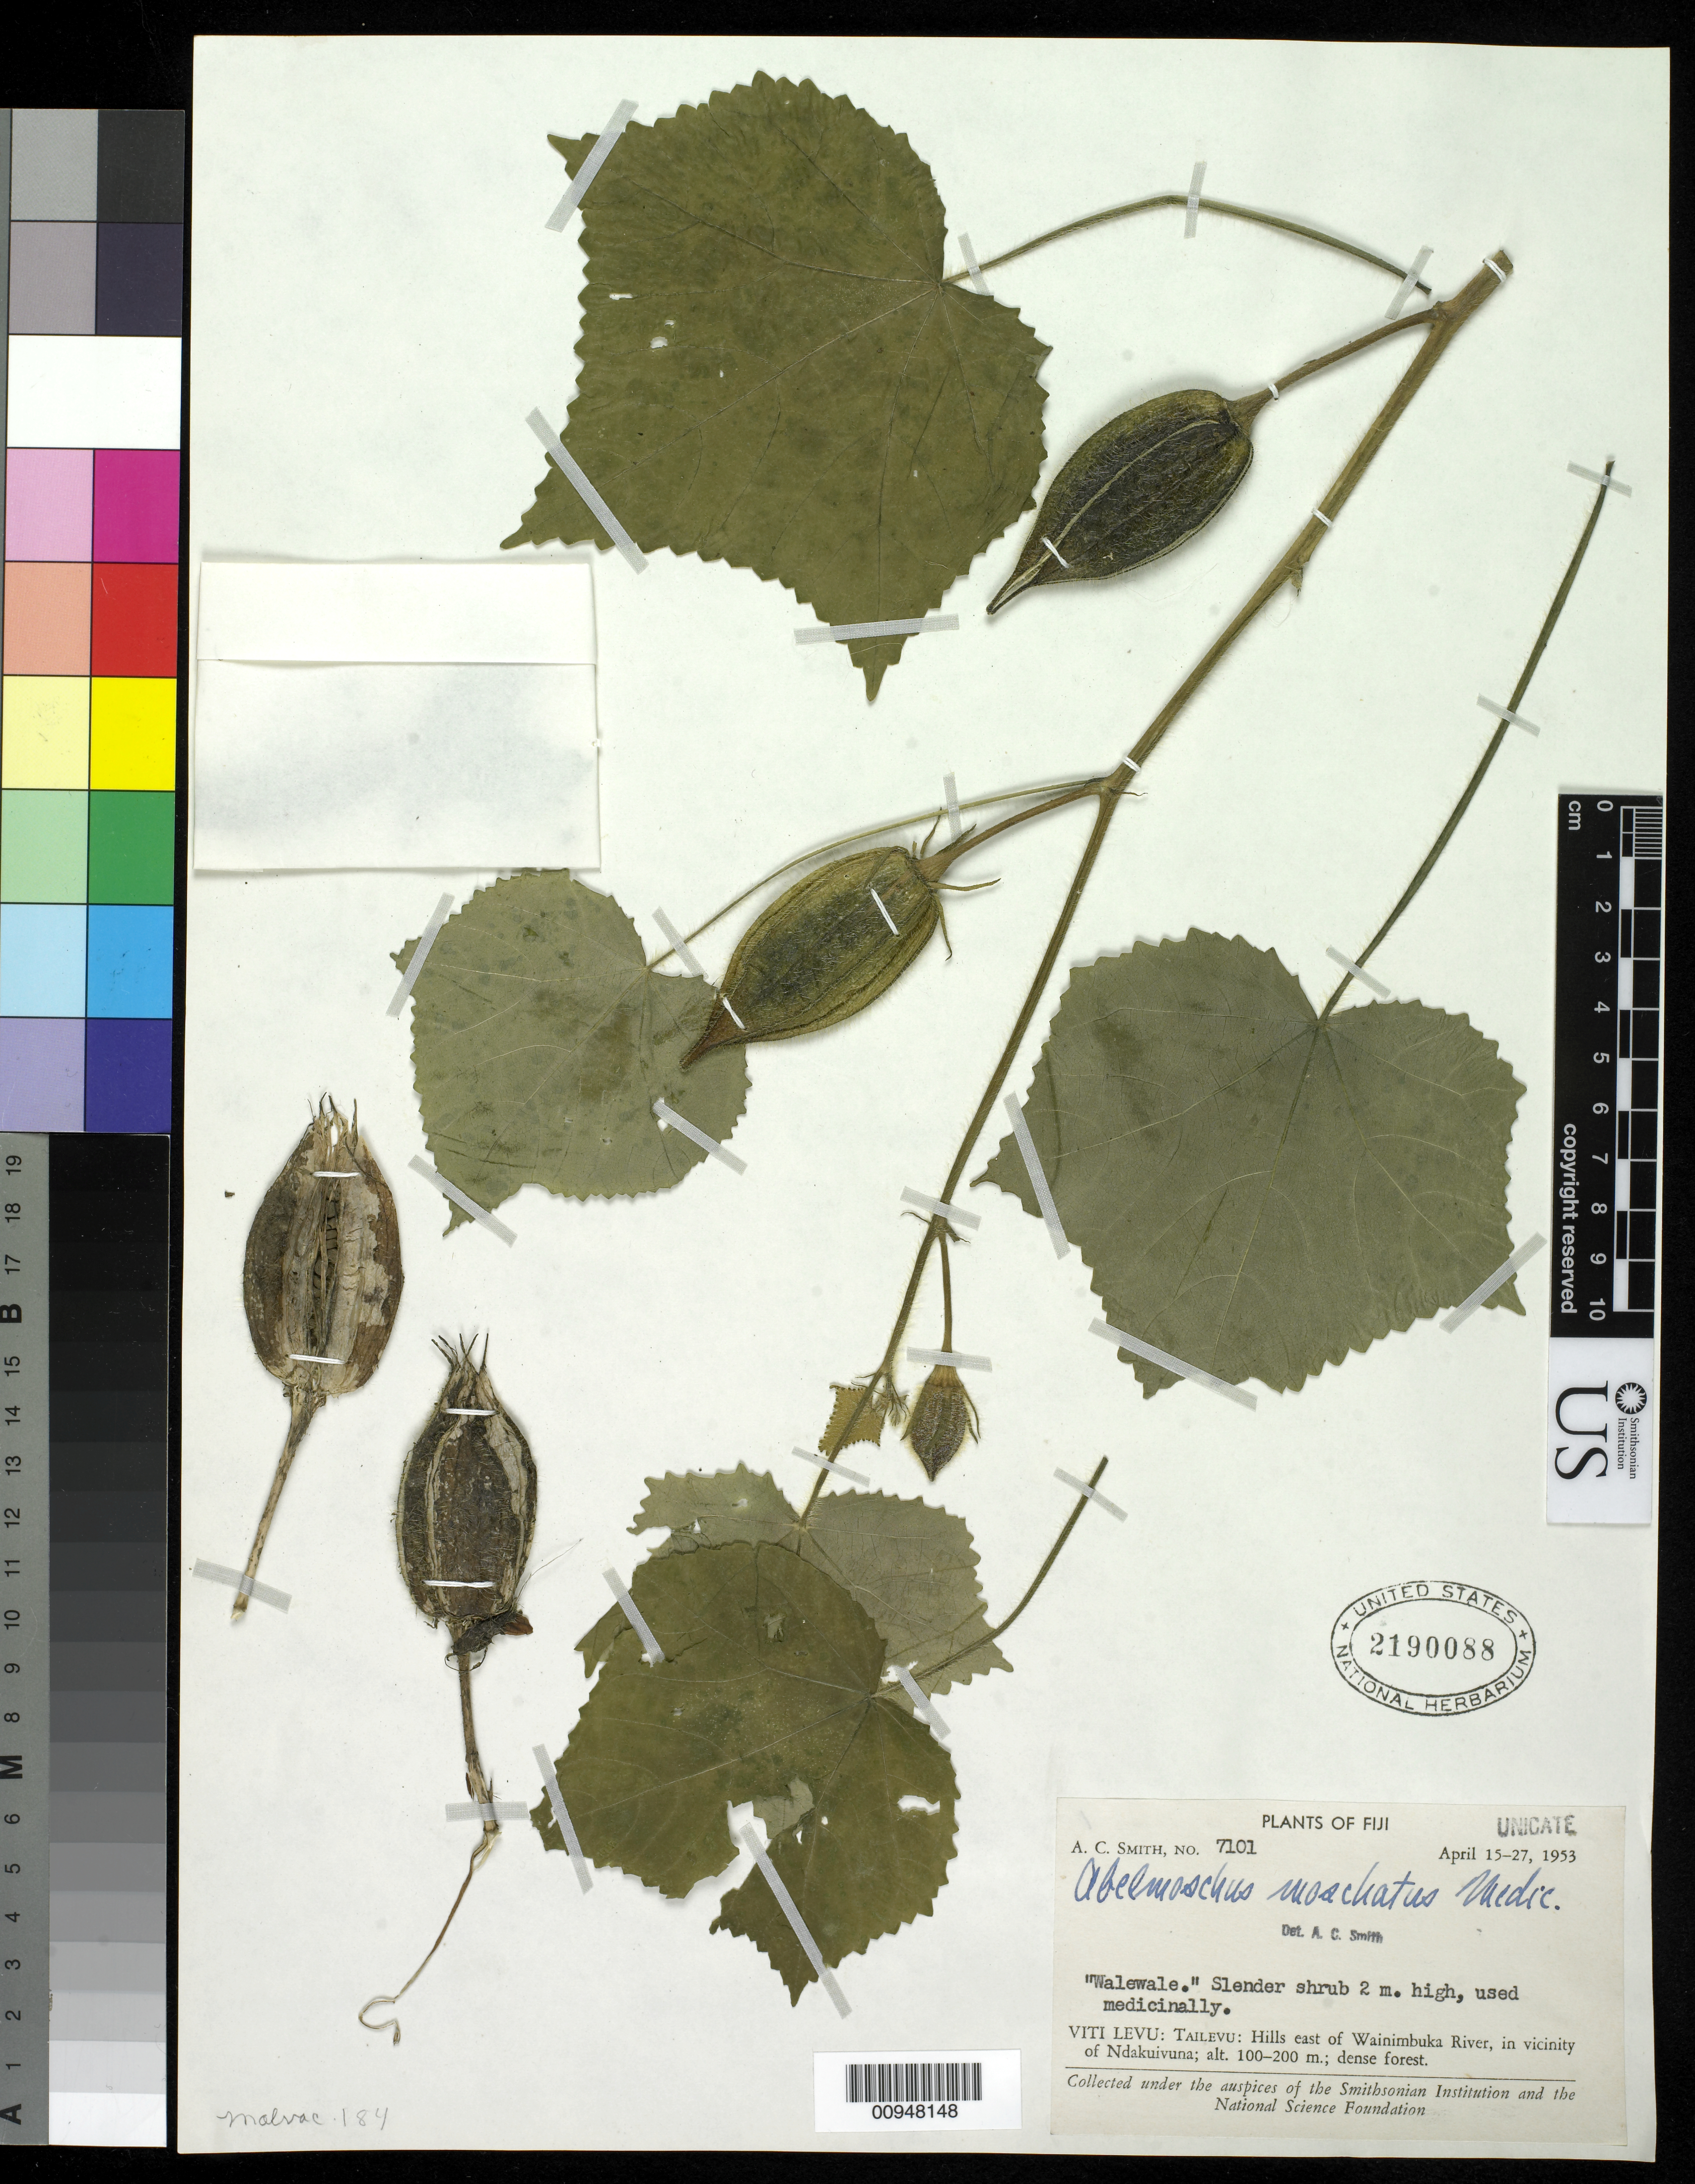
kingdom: Plantae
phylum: Tracheophyta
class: Magnoliopsida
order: Malvales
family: Malvaceae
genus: Abelmoschus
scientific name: Abelmoschus moschatus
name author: Medik.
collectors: C. A. Smith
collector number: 7101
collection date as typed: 15 Apr 1953 to 27 Apr 1953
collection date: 1953-04-15/1953-04-27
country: Fiji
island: Viti Levu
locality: Hills E of Wainimbuka River, in vicinity of Ndakuivuna.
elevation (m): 100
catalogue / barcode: US 2190088